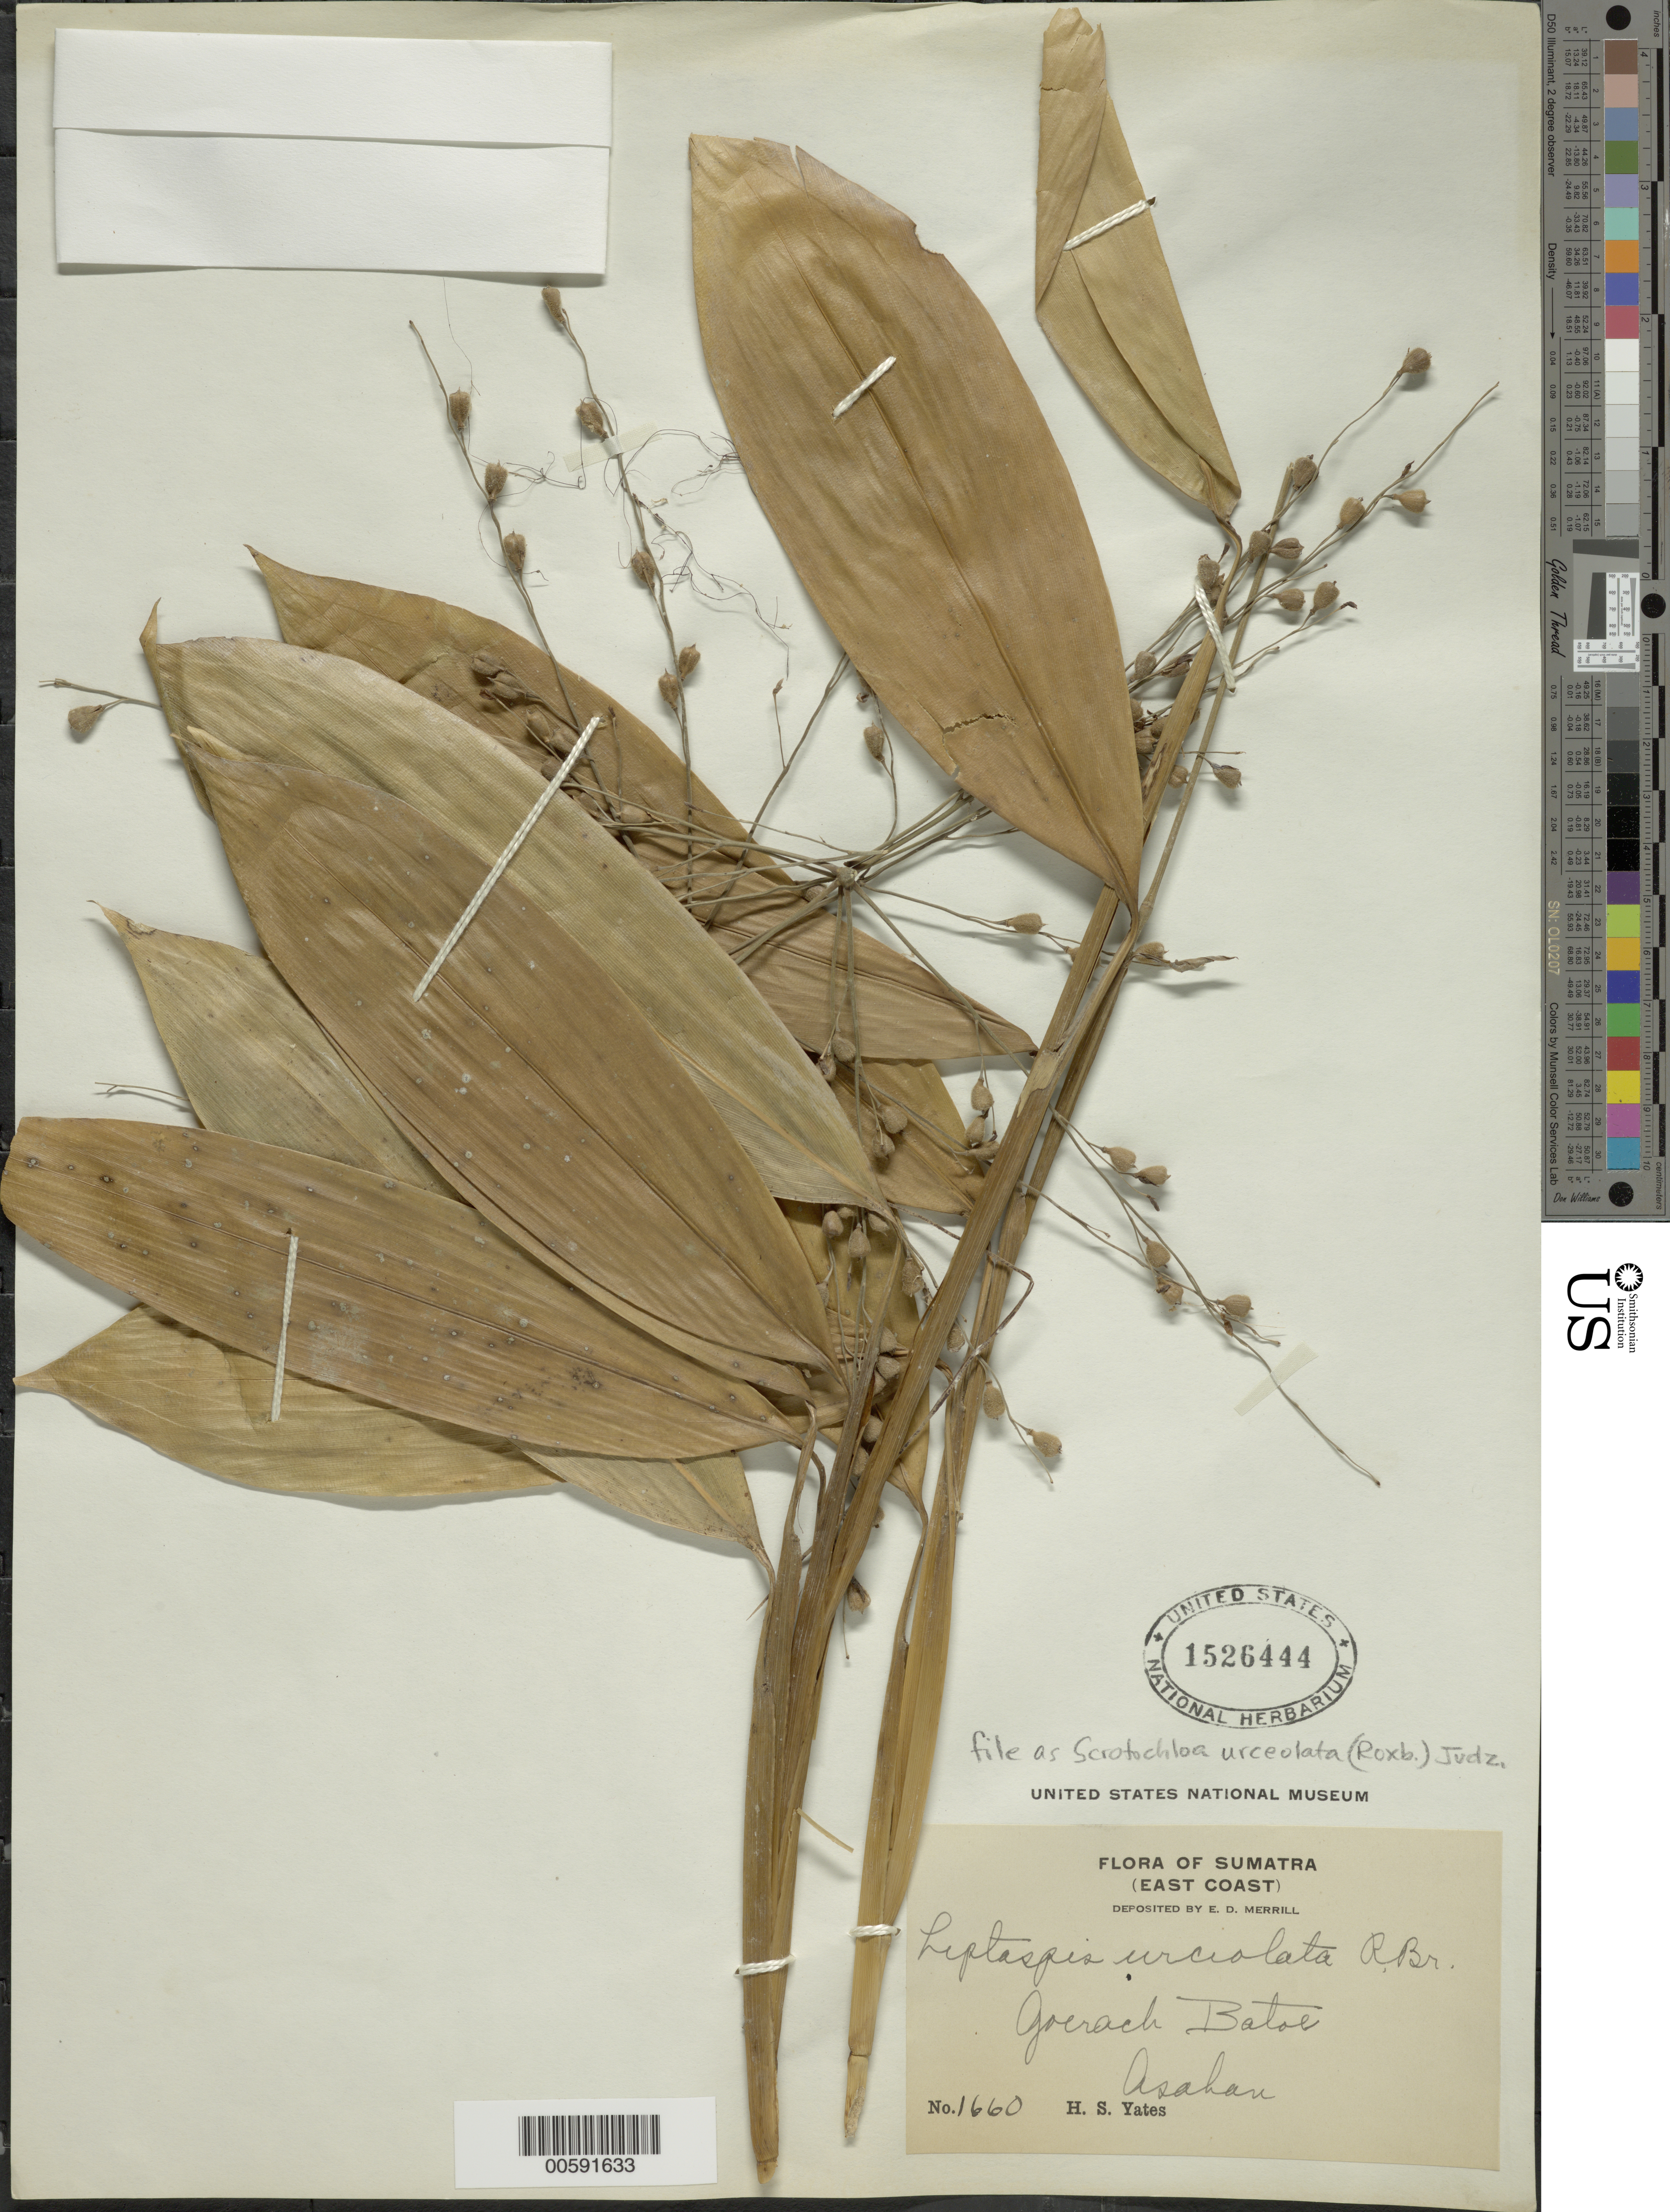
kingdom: Plantae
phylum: Tracheophyta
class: Liliopsida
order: Poales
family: Poaceae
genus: Scrotochloa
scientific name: Scrotochloa urceolata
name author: (Roxb.) Judz.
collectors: H. S. Yates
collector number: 1660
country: Indonesia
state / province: Sumatra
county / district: Aceh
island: Sumatra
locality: Asahan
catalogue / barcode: US 1526444